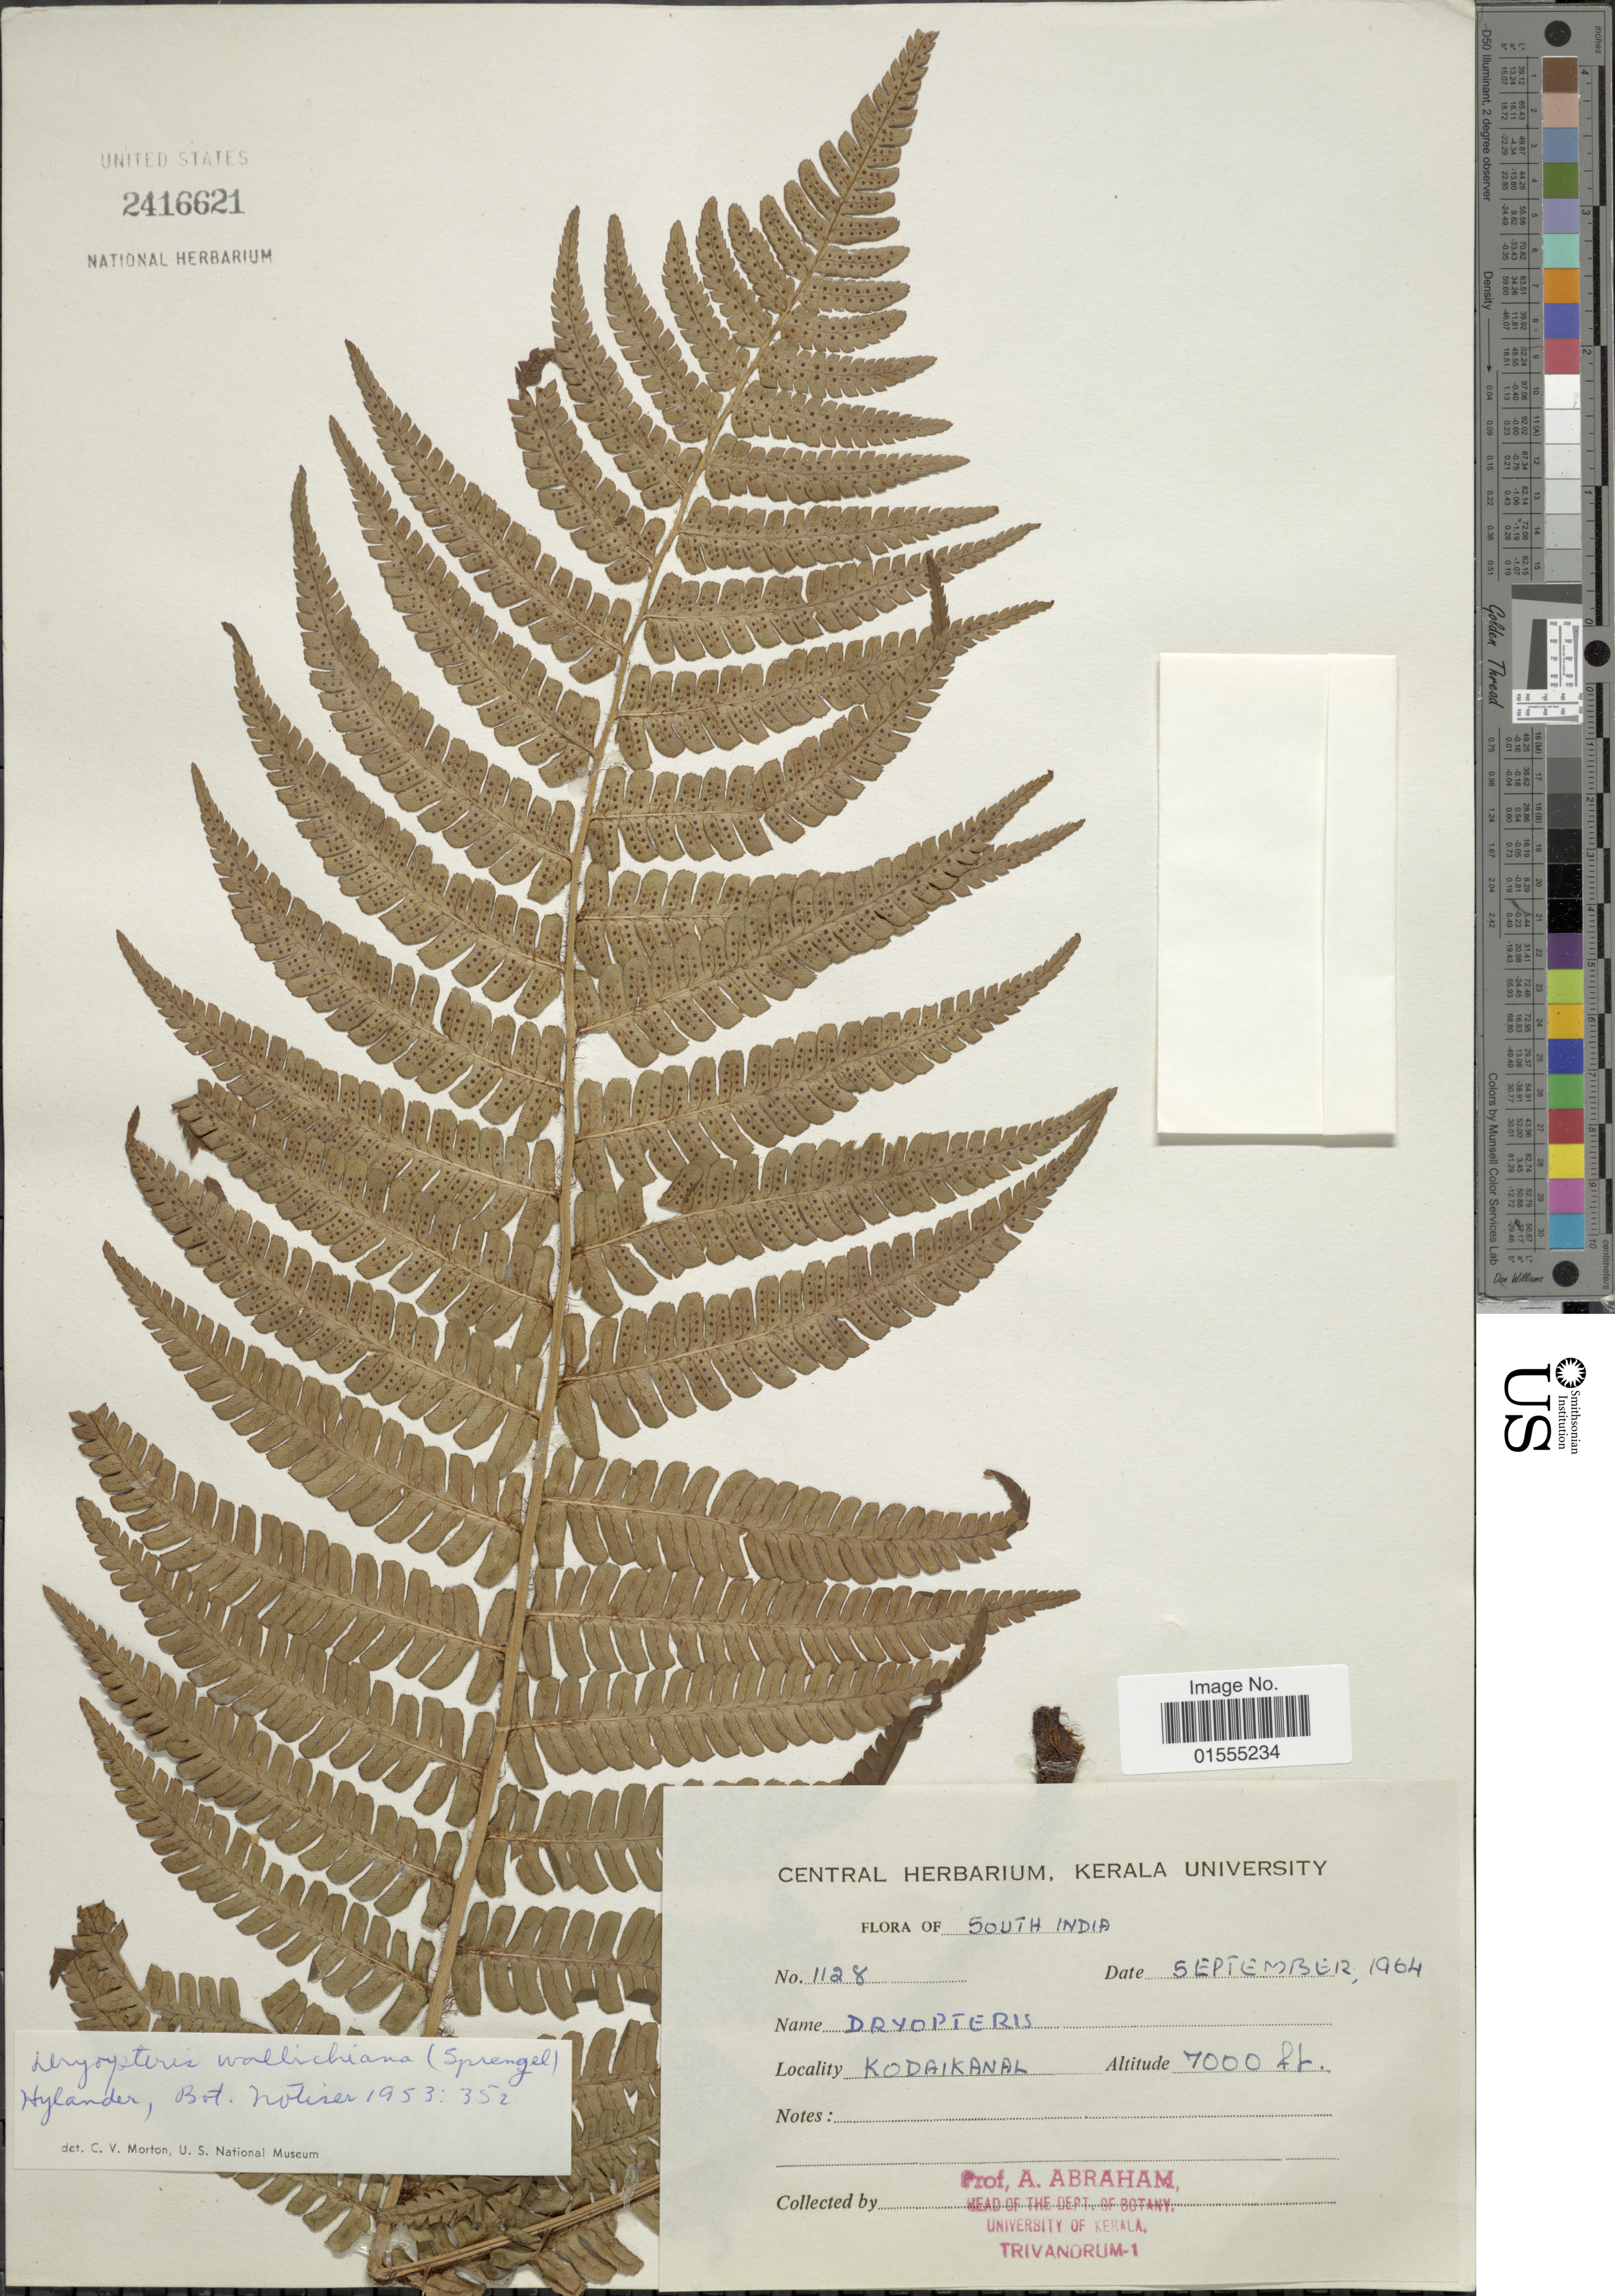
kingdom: Plantae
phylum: Tracheophyta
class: Polypodiopsida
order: Polypodiales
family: Dryopteridaceae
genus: Dryopteris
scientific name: Dryopteris wallichiana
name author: (Spreng.) Hyl.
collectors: A. Abraham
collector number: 1128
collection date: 1964-09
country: India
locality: South India, Kodiakanal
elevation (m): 2134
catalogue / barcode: US 2416621